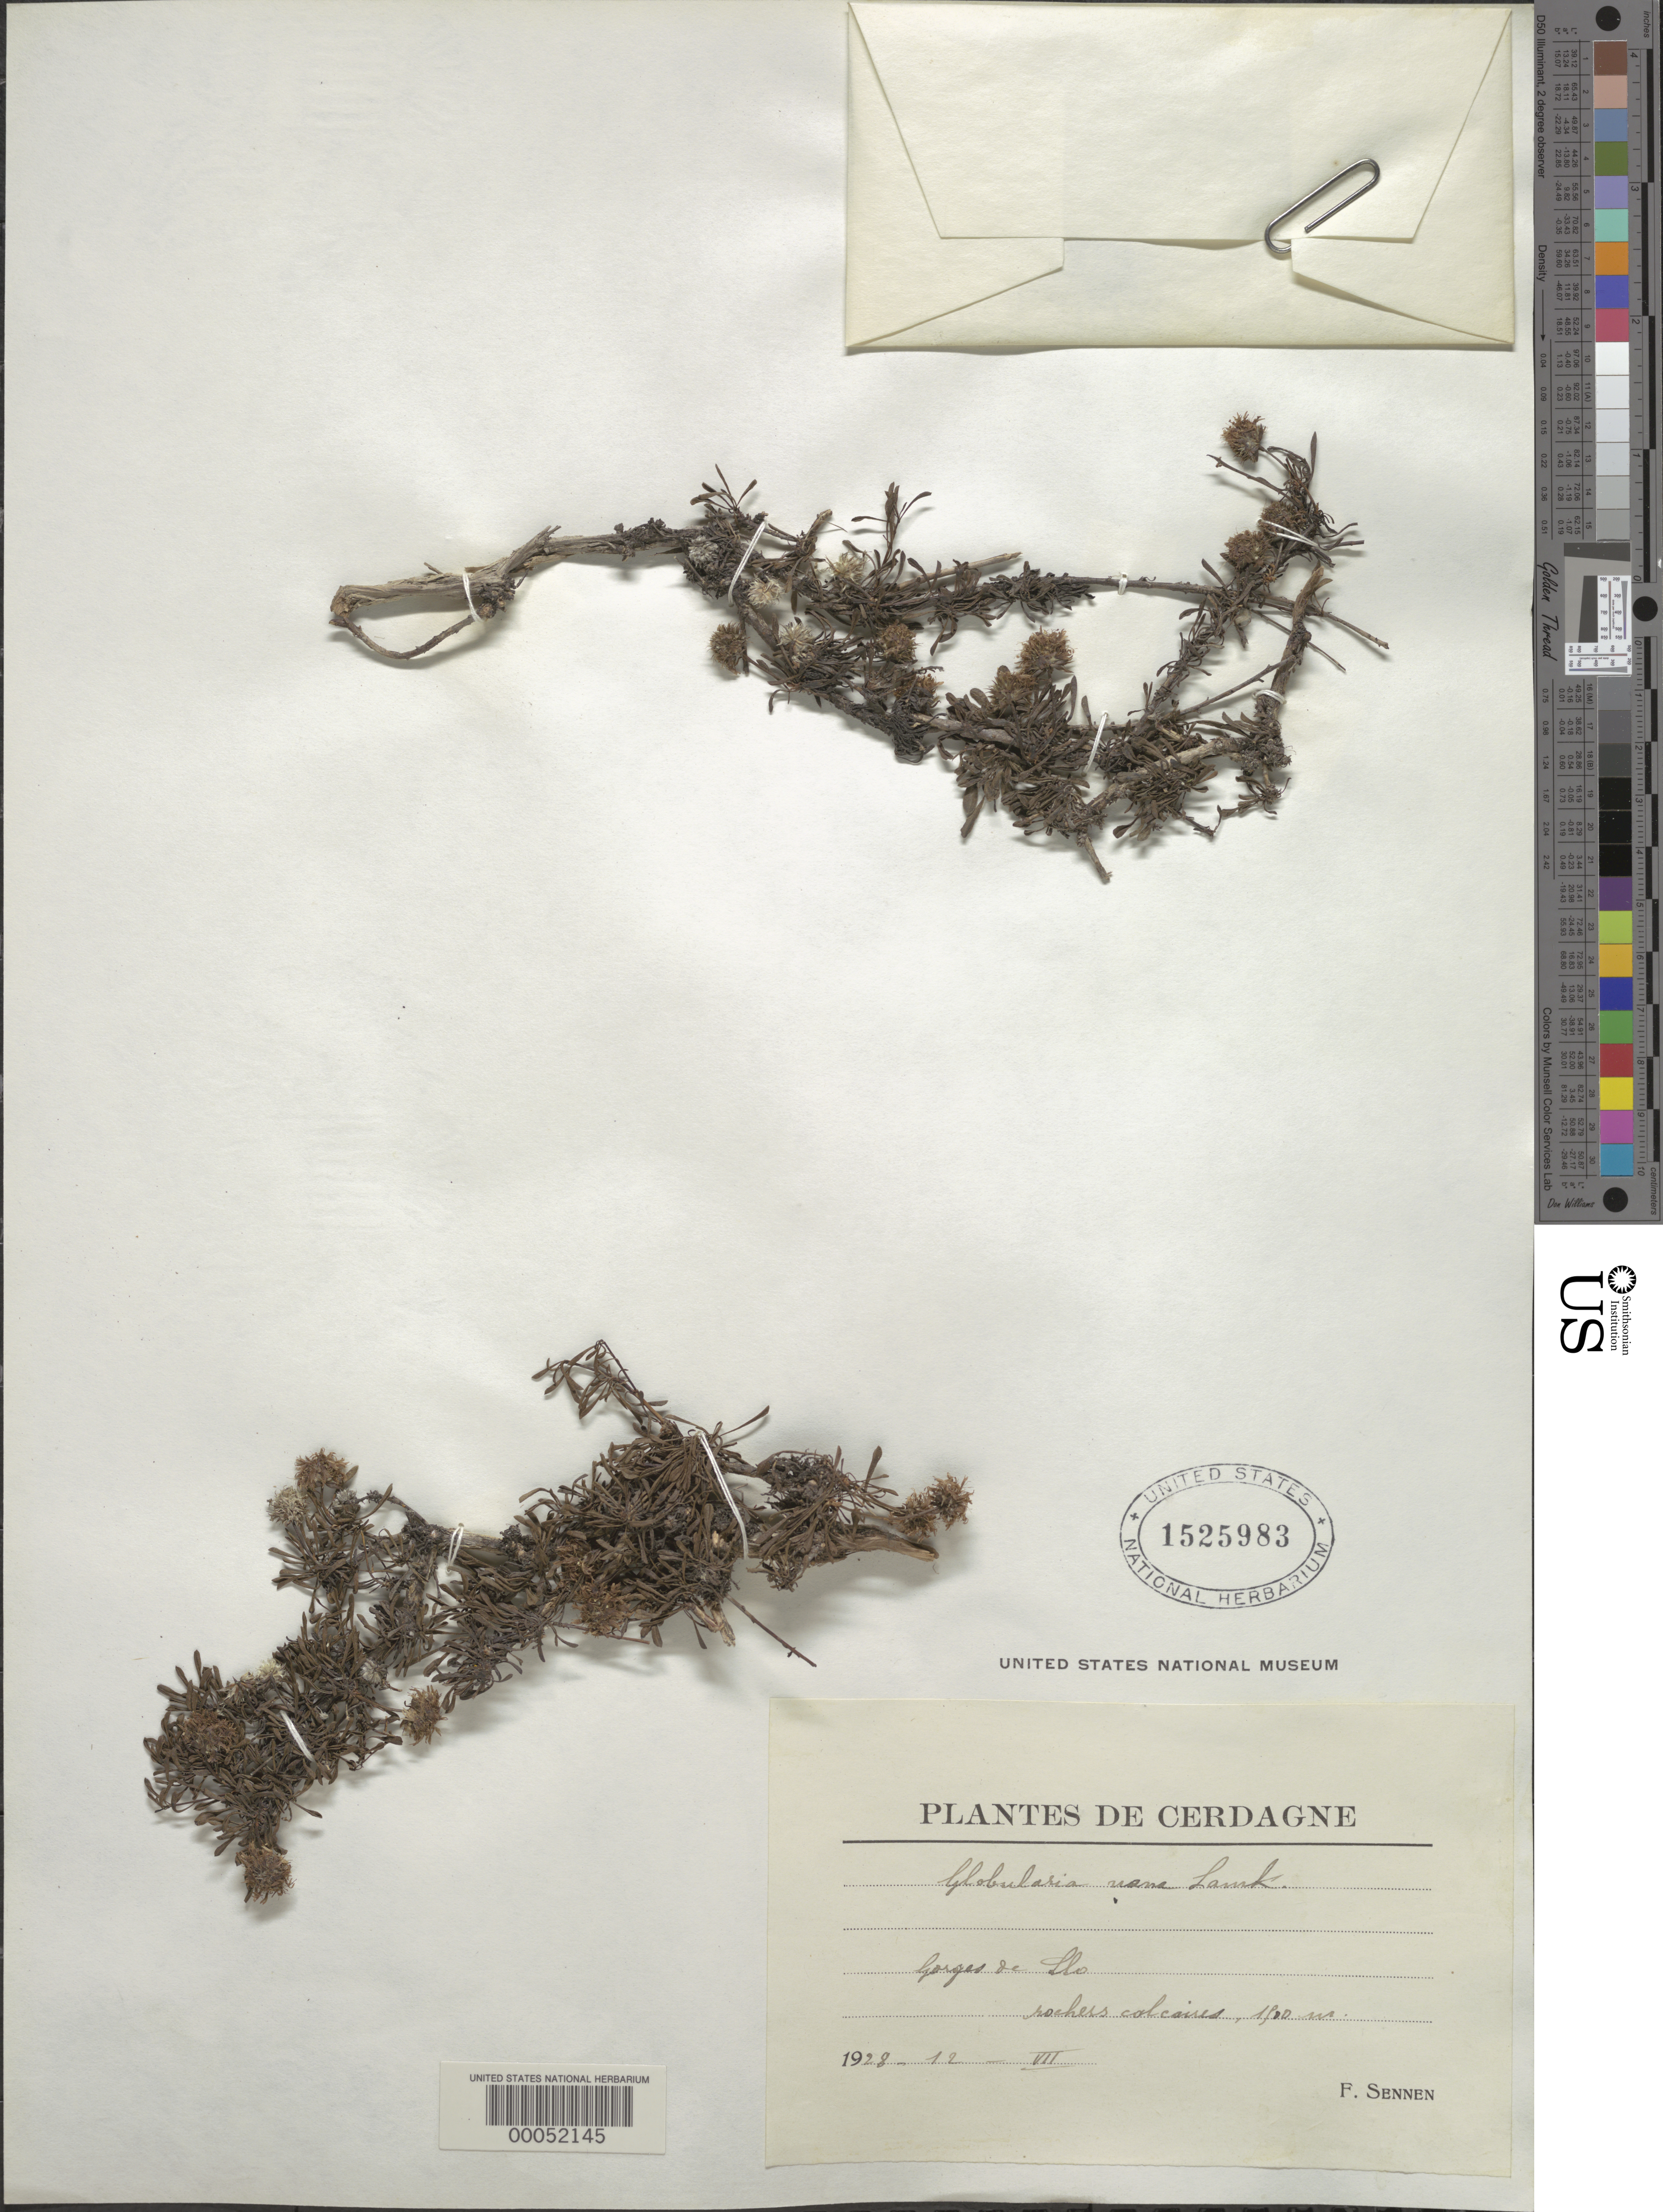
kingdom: Plantae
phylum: Tracheophyta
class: Magnoliopsida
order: Lamiales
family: Plantaginaceae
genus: Globularia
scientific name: Globularia nana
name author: Lam.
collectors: E. Sennen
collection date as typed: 12 Jul 1928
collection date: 1928-07-12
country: France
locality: Cerdagne. Gorges de Llo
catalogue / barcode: US 1525983